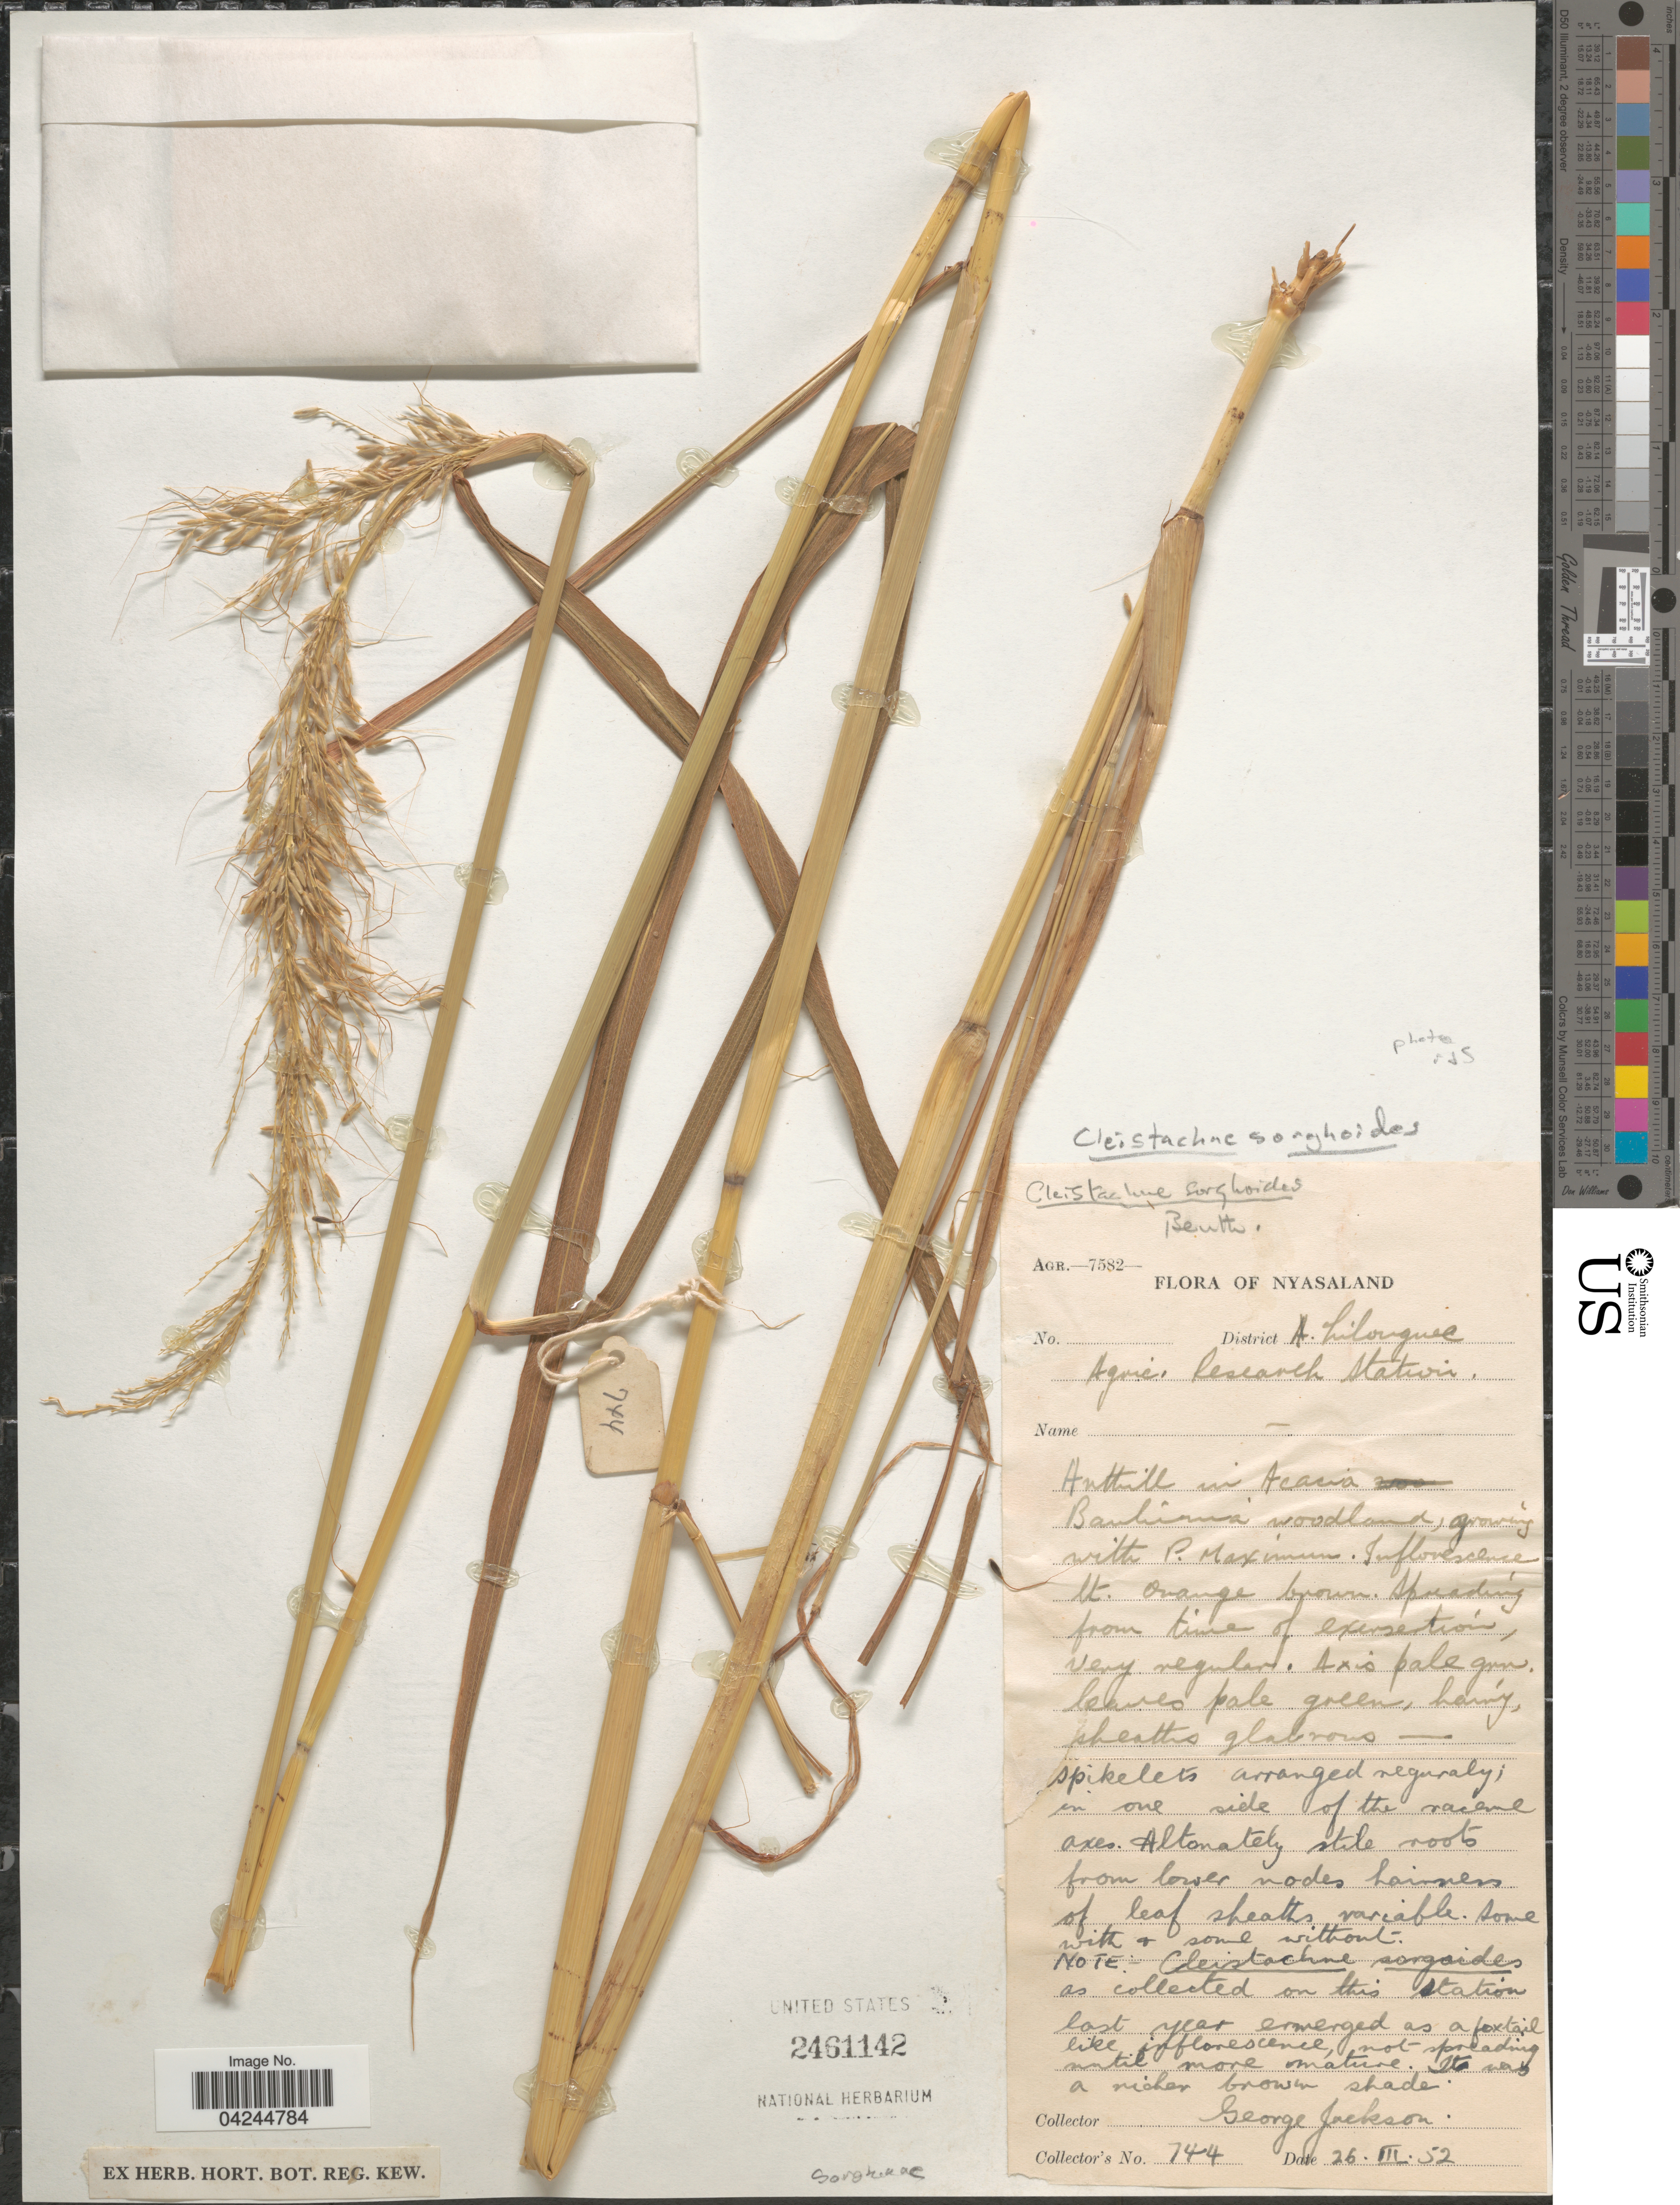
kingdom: Plantae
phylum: Tracheophyta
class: Liliopsida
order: Poales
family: Poaceae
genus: Cleistachne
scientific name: Cleistachne sorghoides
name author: Benth.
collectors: G. Jackson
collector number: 744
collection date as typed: Transcribed d/m/y: 26/3/52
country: Malawi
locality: Nyasaland. District A. Lilongwe Agric. Research Station.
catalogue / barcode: US 2461142